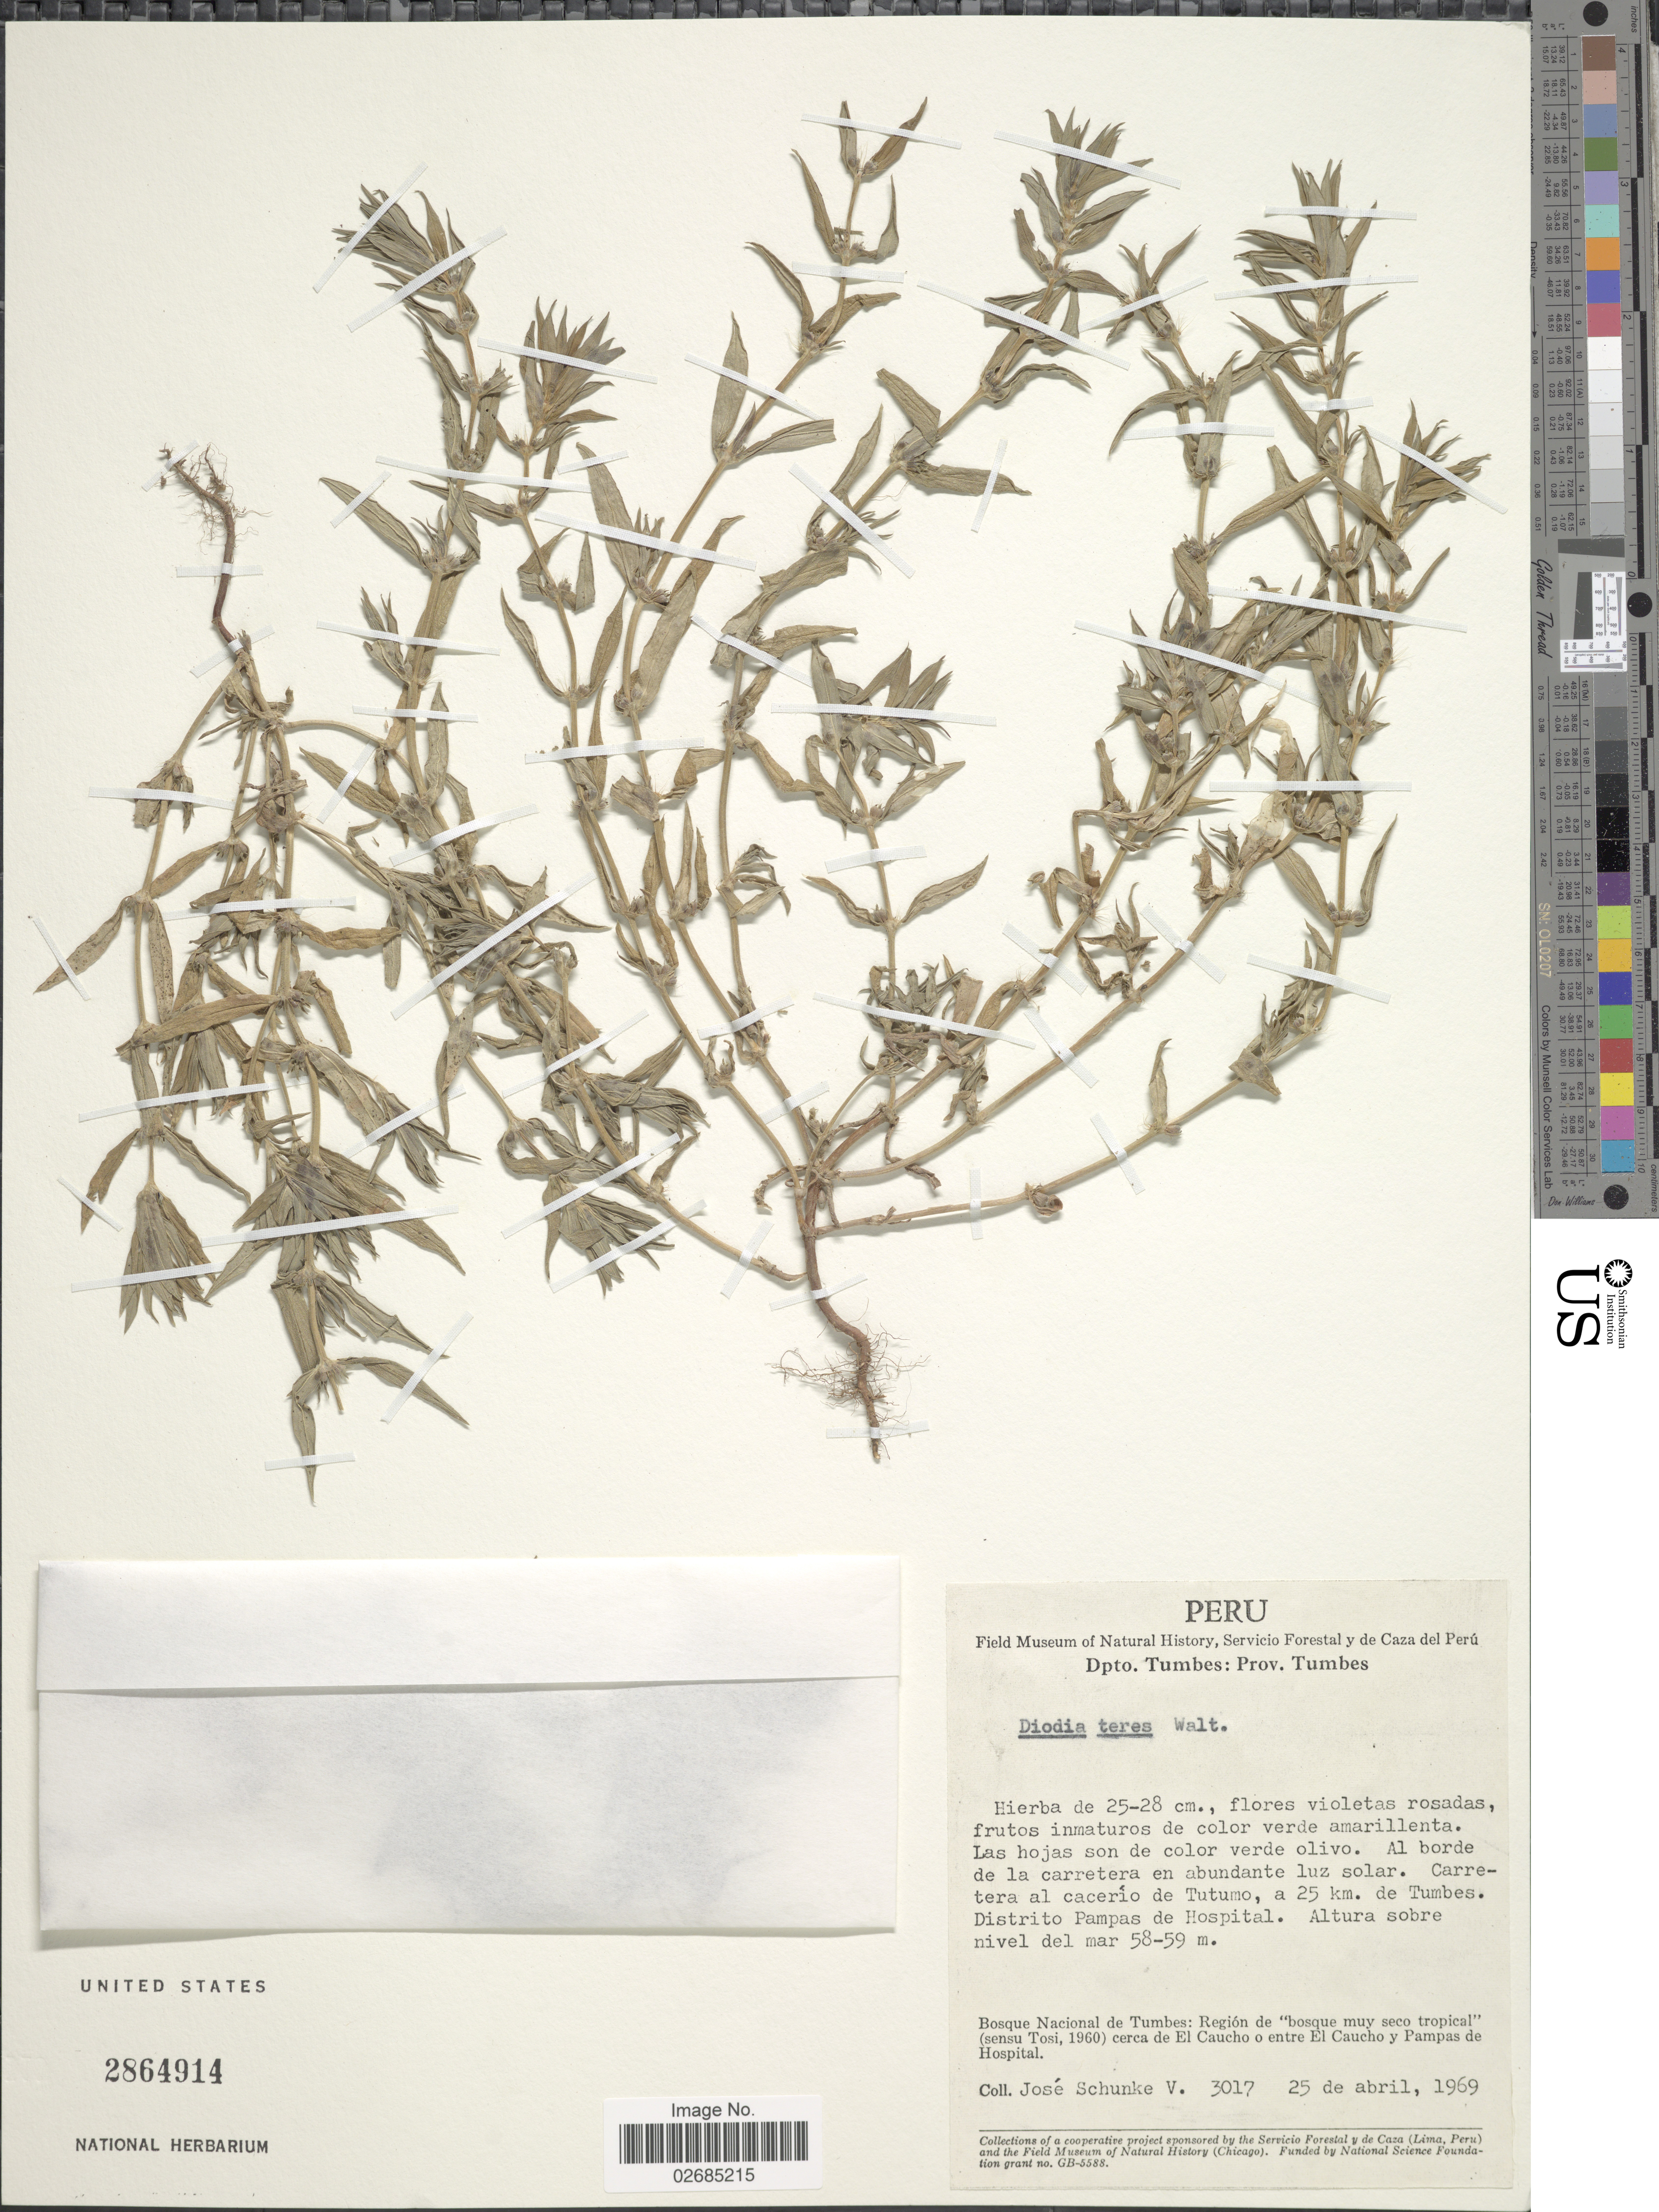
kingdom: Plantae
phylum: Tracheophyta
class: Magnoliopsida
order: Gentianales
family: Rubiaceae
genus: Diodia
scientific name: Diodia teres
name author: Walter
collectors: J. Schunke Vigo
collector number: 3017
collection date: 1969-04-25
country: Peru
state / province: Tumbes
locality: Dpto. Tumbes. Carretera al cacerio de Tutumo, a 25 km. de Tumbes. Distrito Pampas de Hospital. Bosque Nacional de Tumbes: region de "bosque muy seco tropical"cerca de El Caucho o entre El Caucho y Pampas de Hospital.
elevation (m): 58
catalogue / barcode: US 2864914